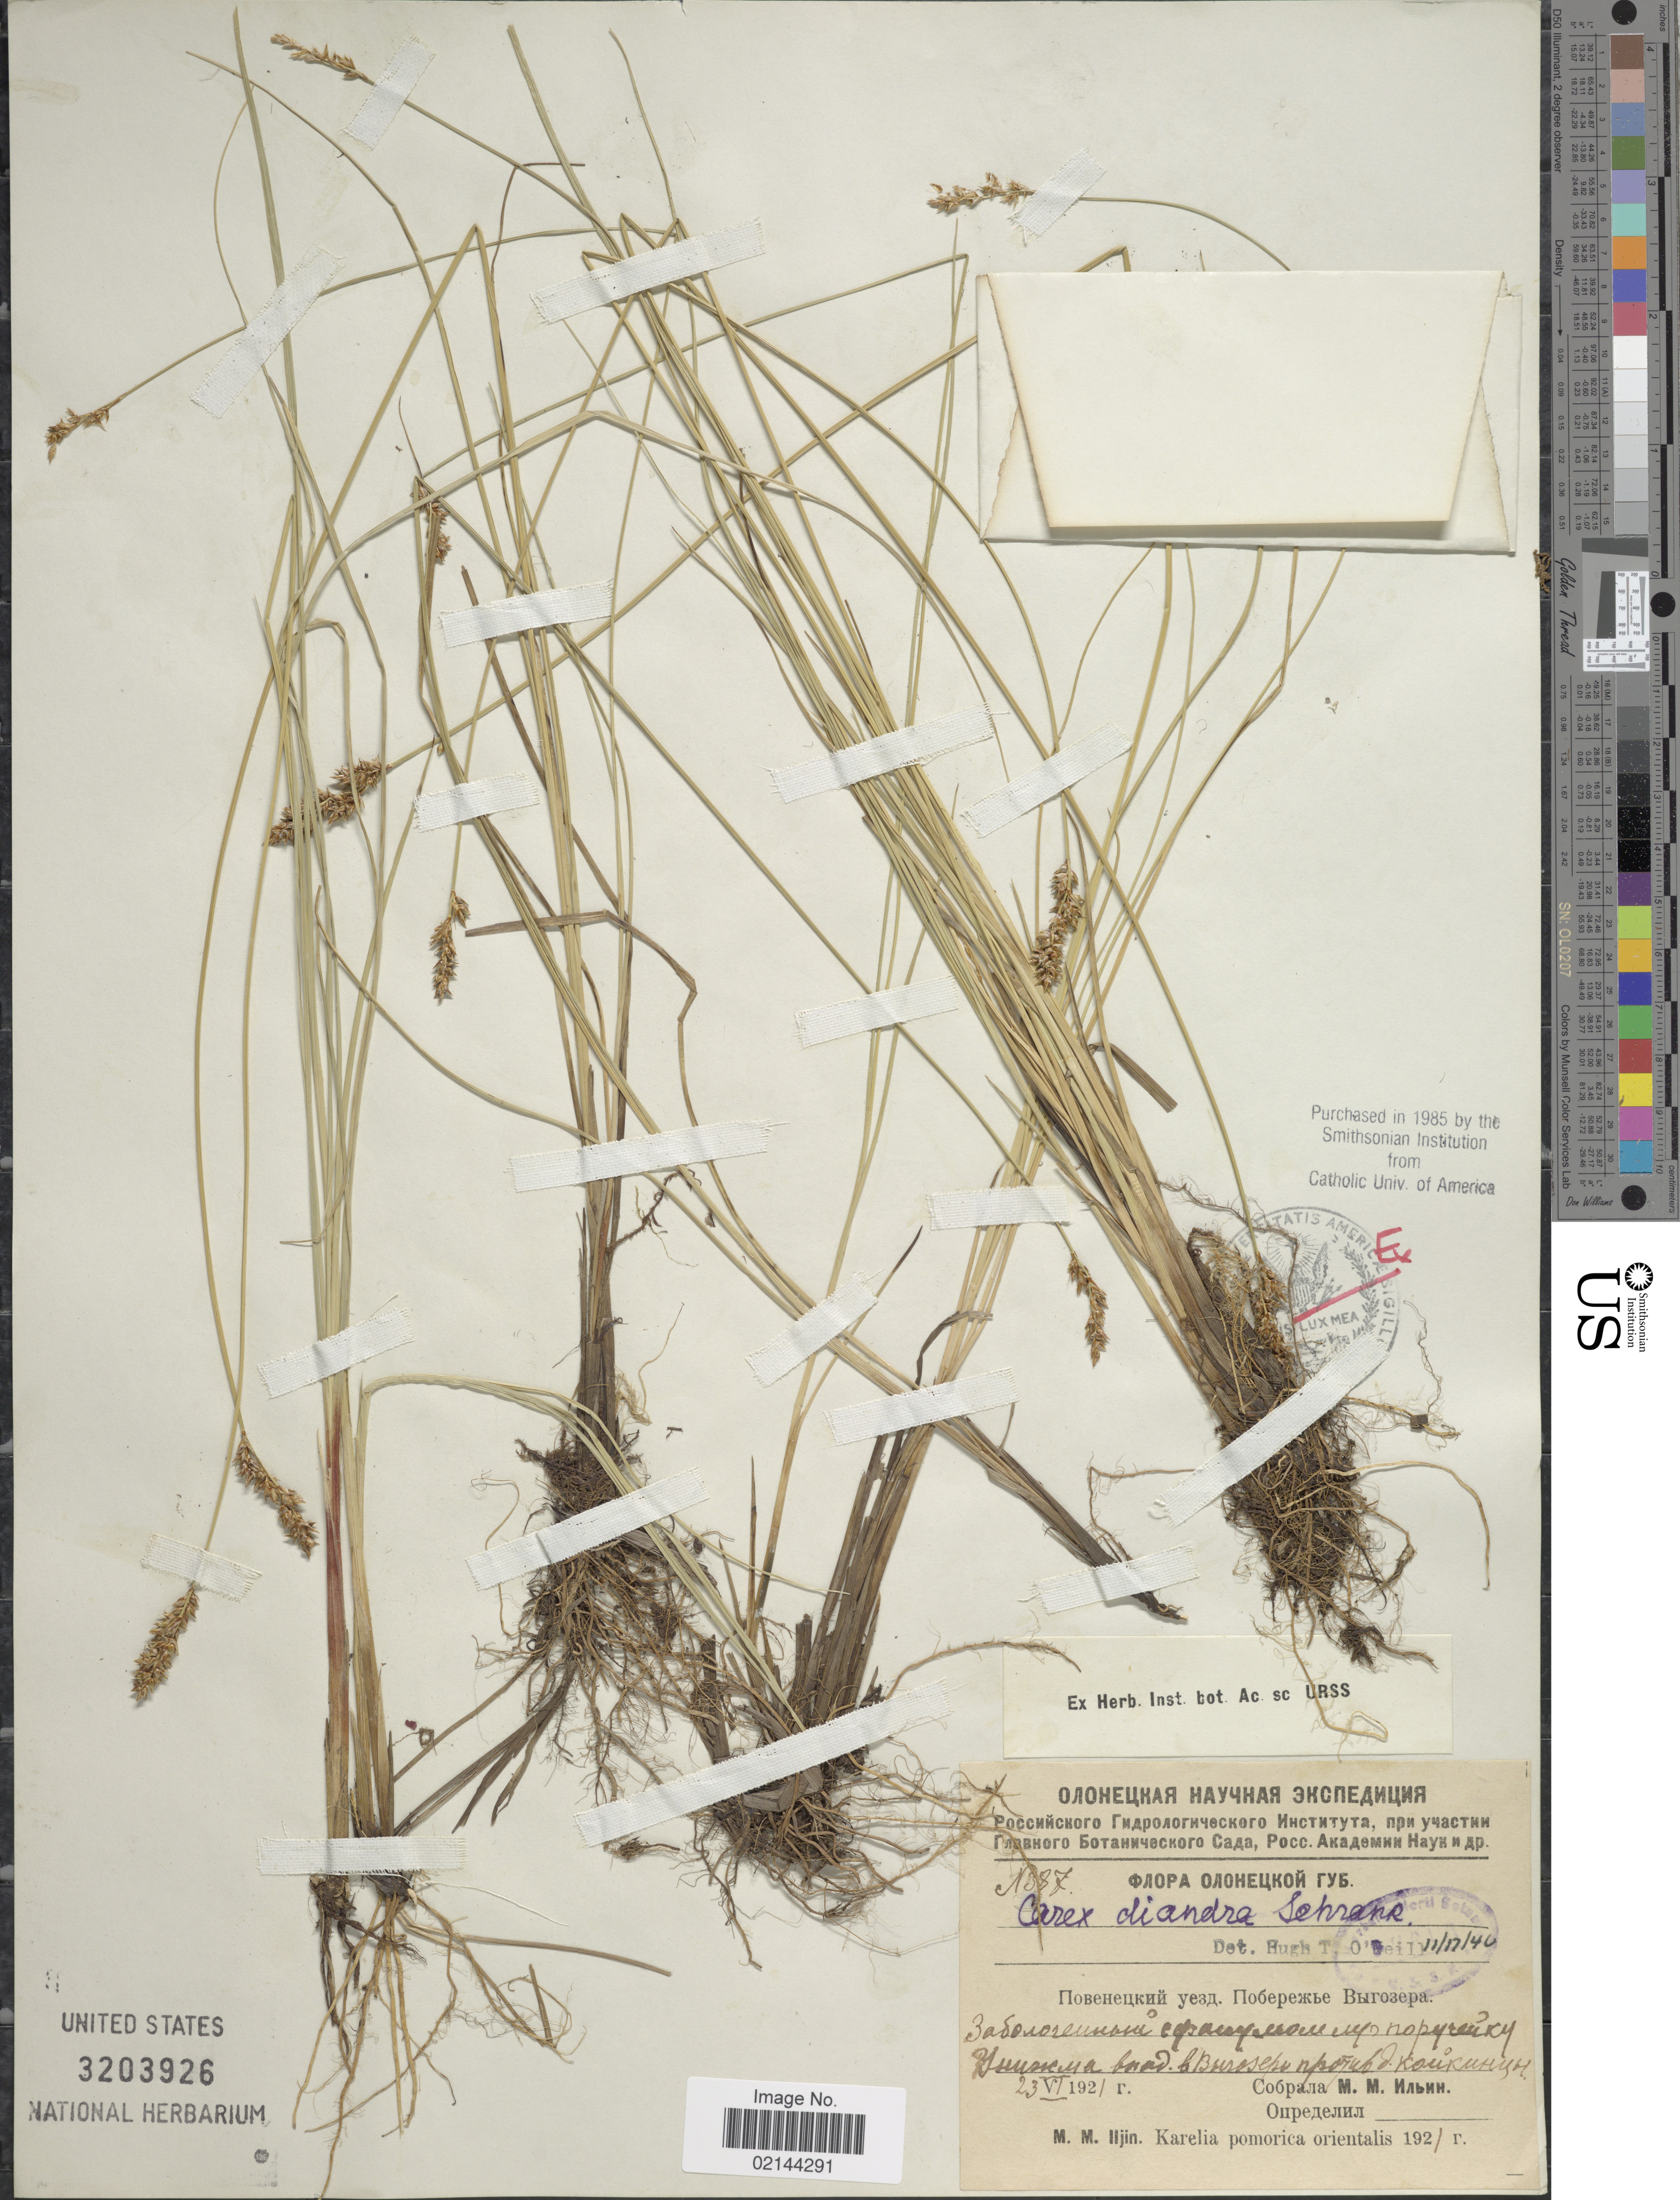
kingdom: Plantae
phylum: Tracheophyta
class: Liliopsida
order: Poales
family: Cyperaceae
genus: Carex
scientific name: Carex diandra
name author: Schrank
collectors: M. Iljin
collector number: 387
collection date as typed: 192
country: Russian Federation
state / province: Karelia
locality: Karelia pomorica orientalis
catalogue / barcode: US 3203926